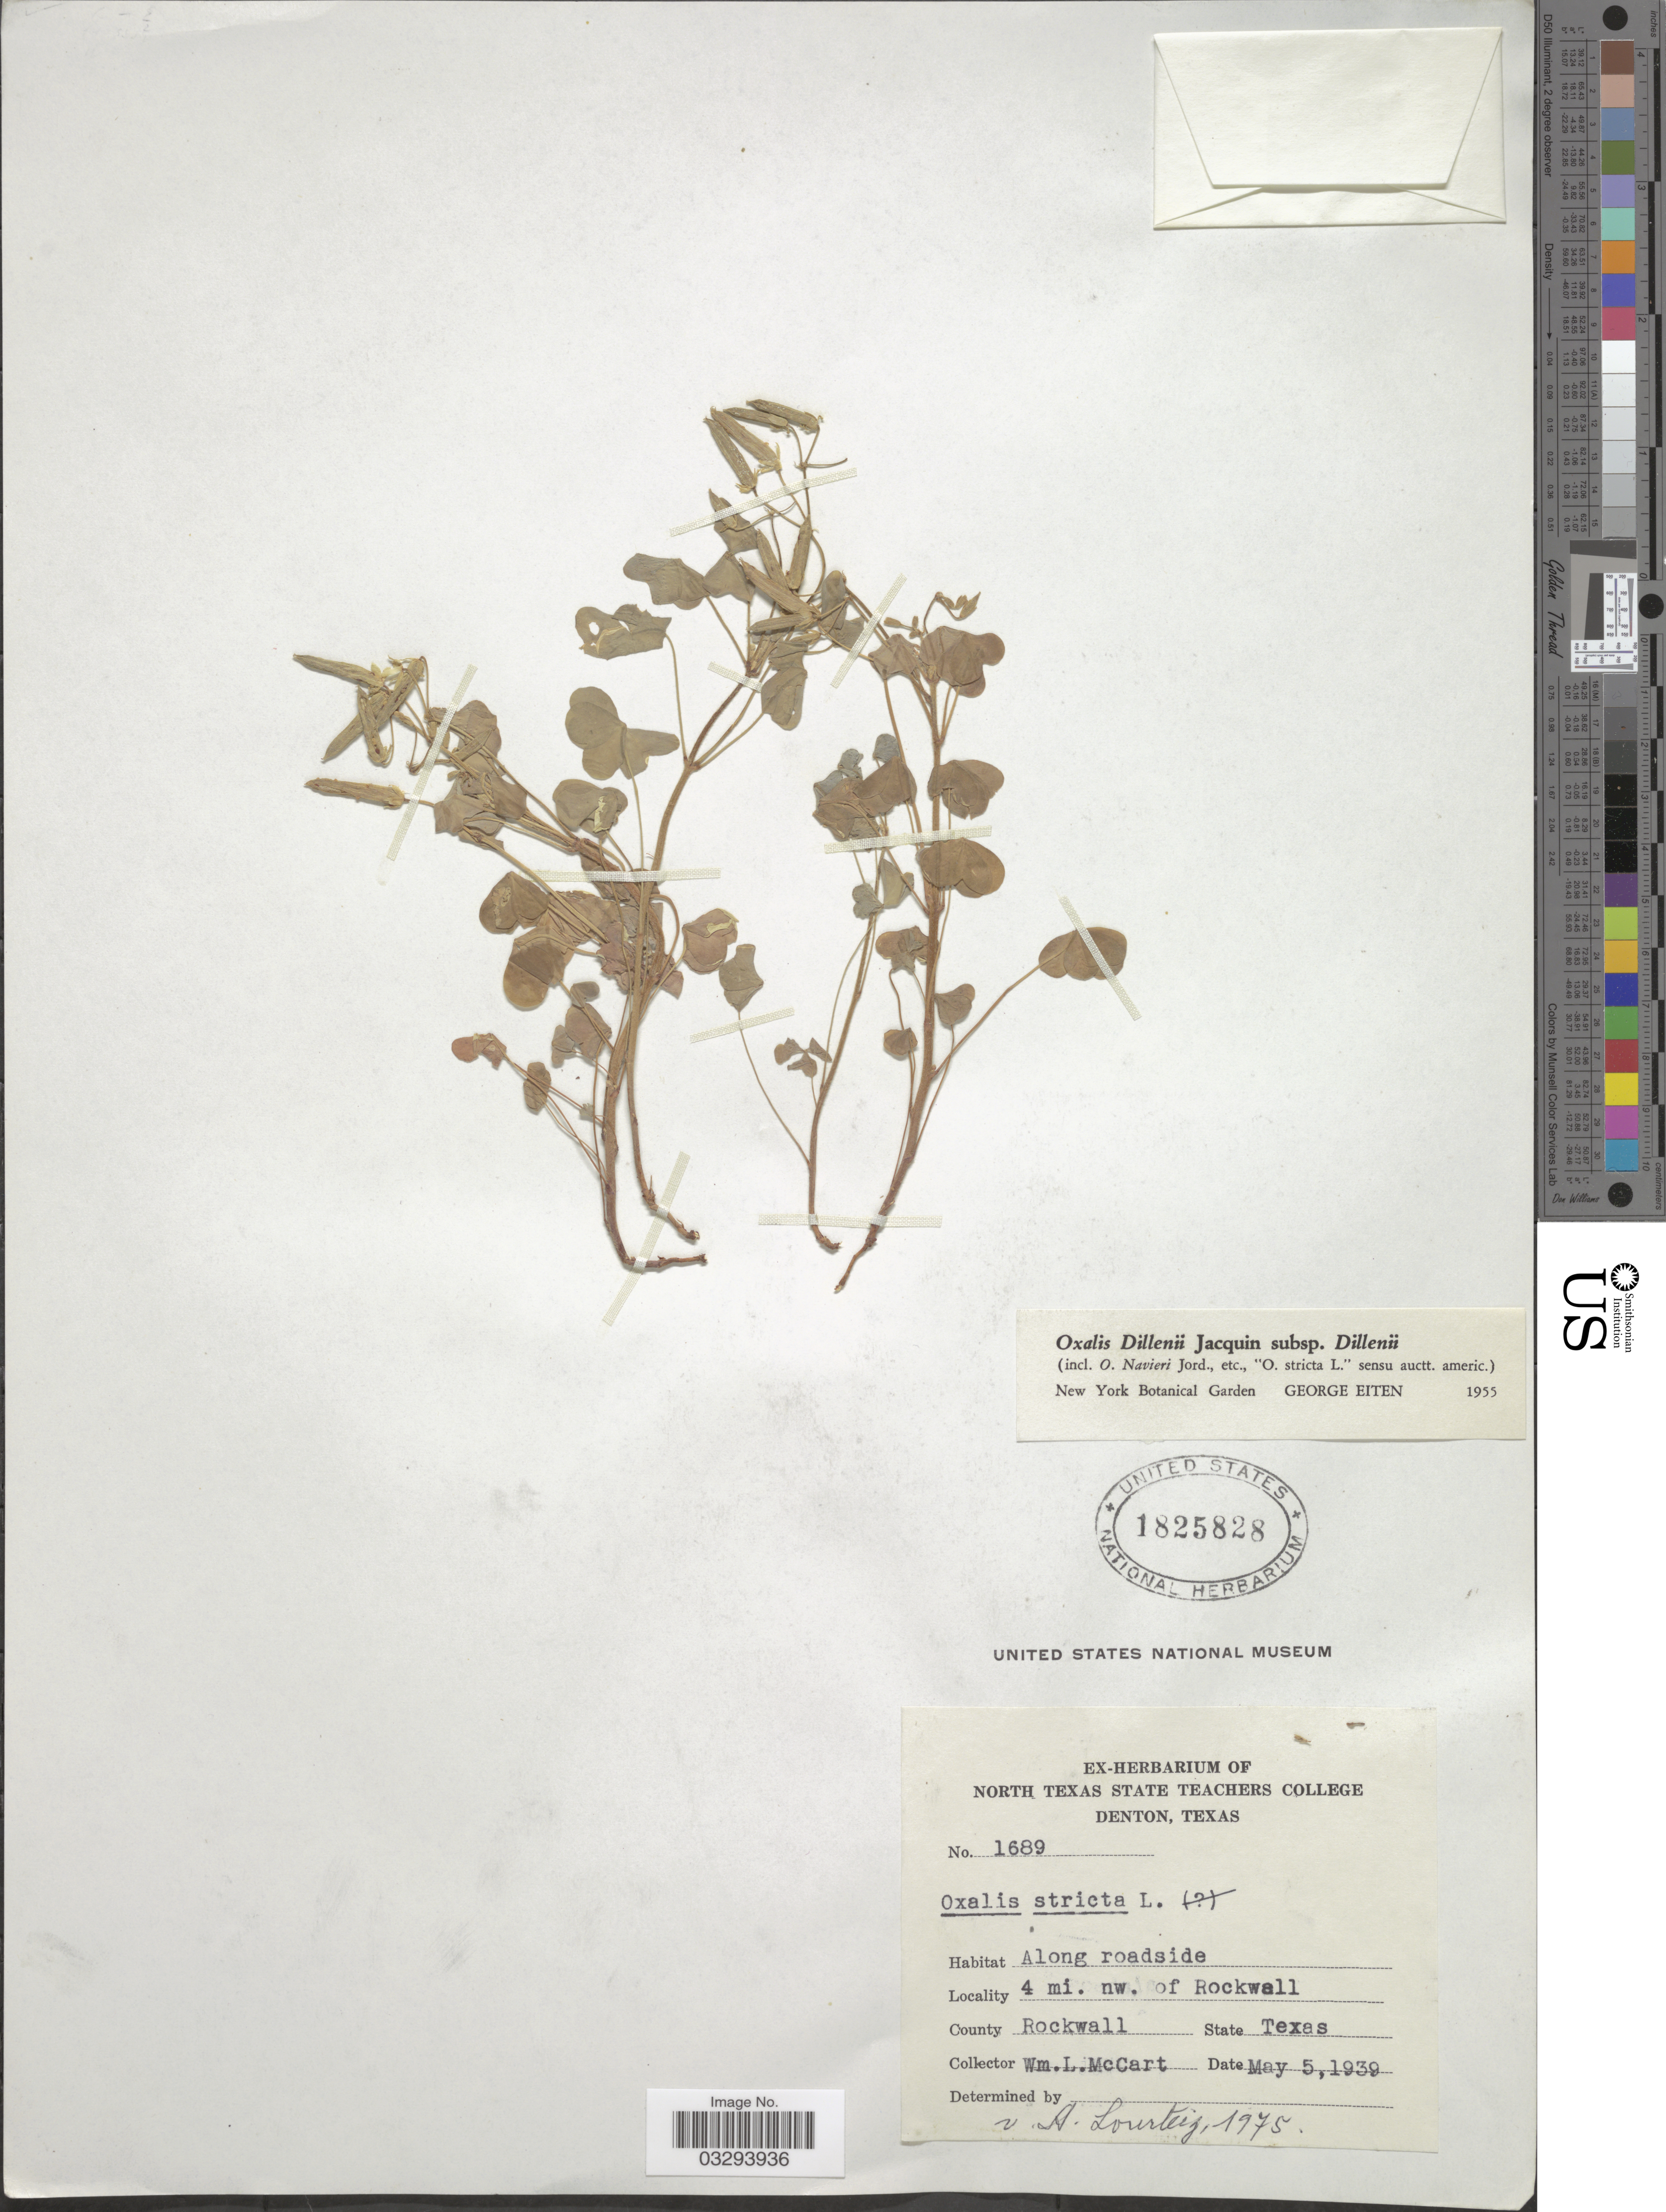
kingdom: Plantae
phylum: Tracheophyta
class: Magnoliopsida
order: Oxalidales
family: Oxalidaceae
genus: Oxalis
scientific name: Oxalis stricta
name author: L.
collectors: W. McCart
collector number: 1689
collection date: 1939-05-05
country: United States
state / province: Texas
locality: Along roadside. 4 mi. nw. of Rockwall. County Rockwall.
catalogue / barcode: US 1825828